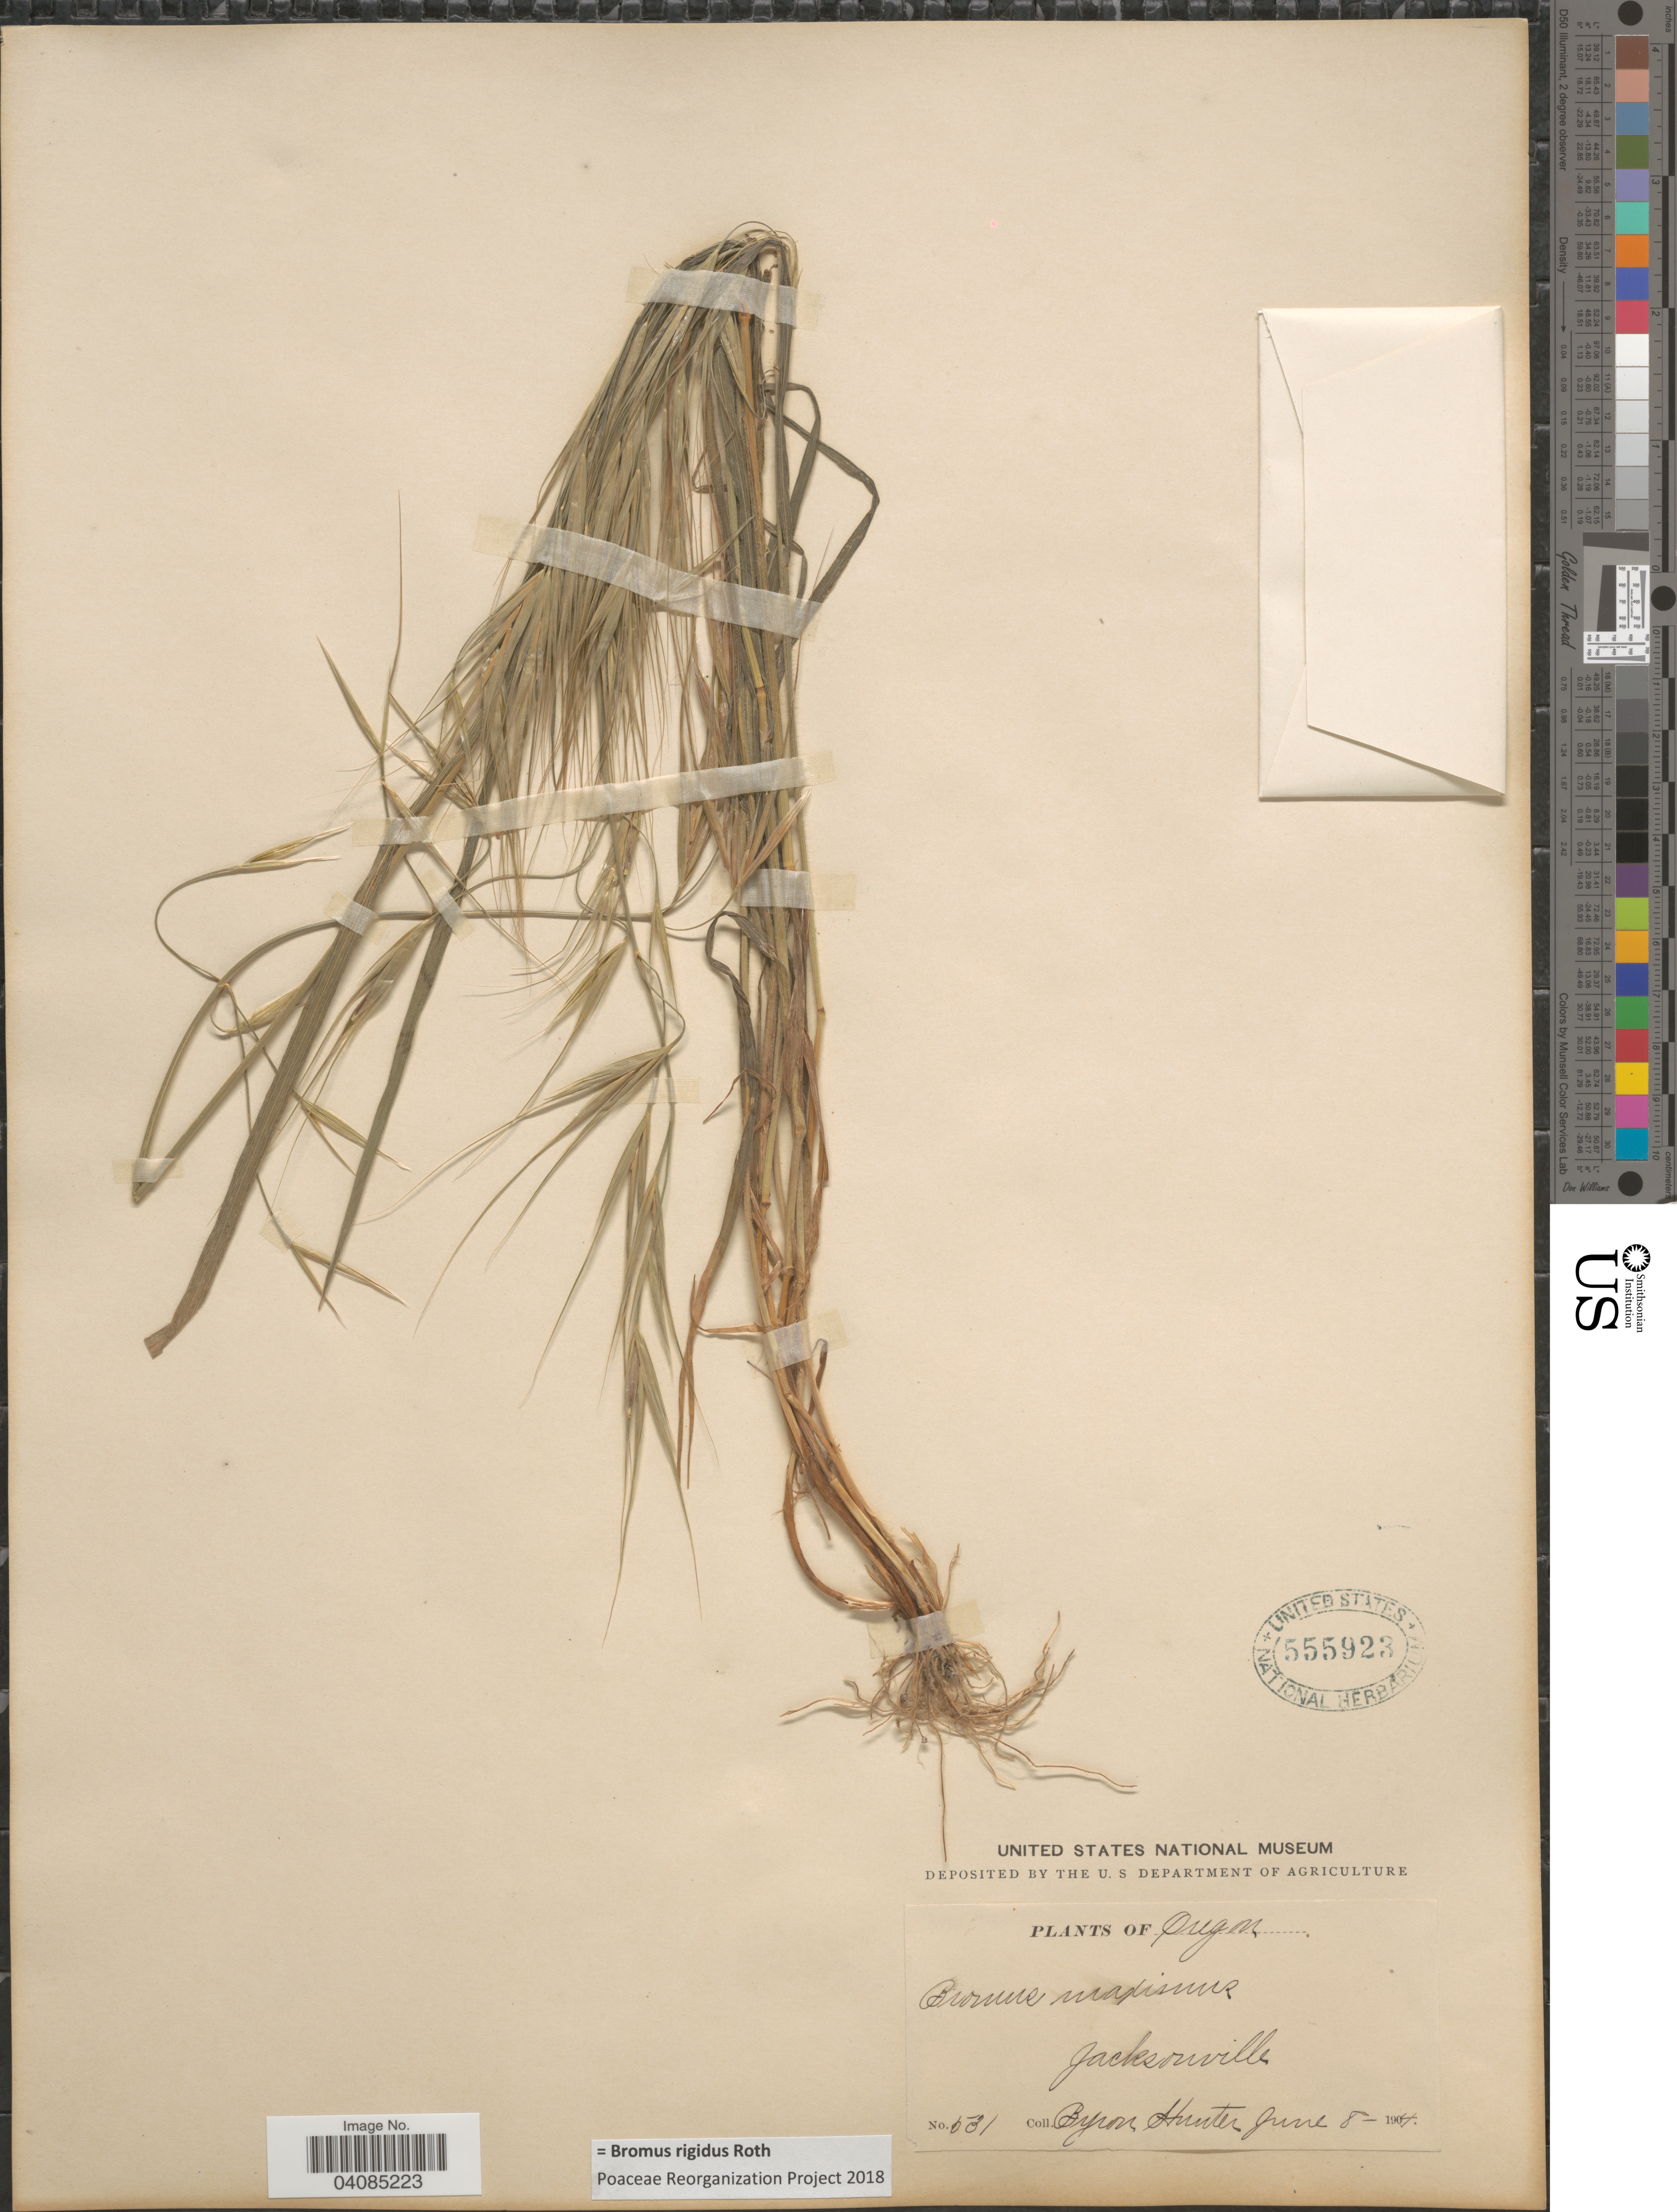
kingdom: Plantae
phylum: Tracheophyta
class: Liliopsida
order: Poales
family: Poaceae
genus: Bromus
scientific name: Bromus rigidus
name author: Roth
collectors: B. Hunter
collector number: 531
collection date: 1904-06-08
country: United States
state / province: Oregon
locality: Jacksonville.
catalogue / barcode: US 555923